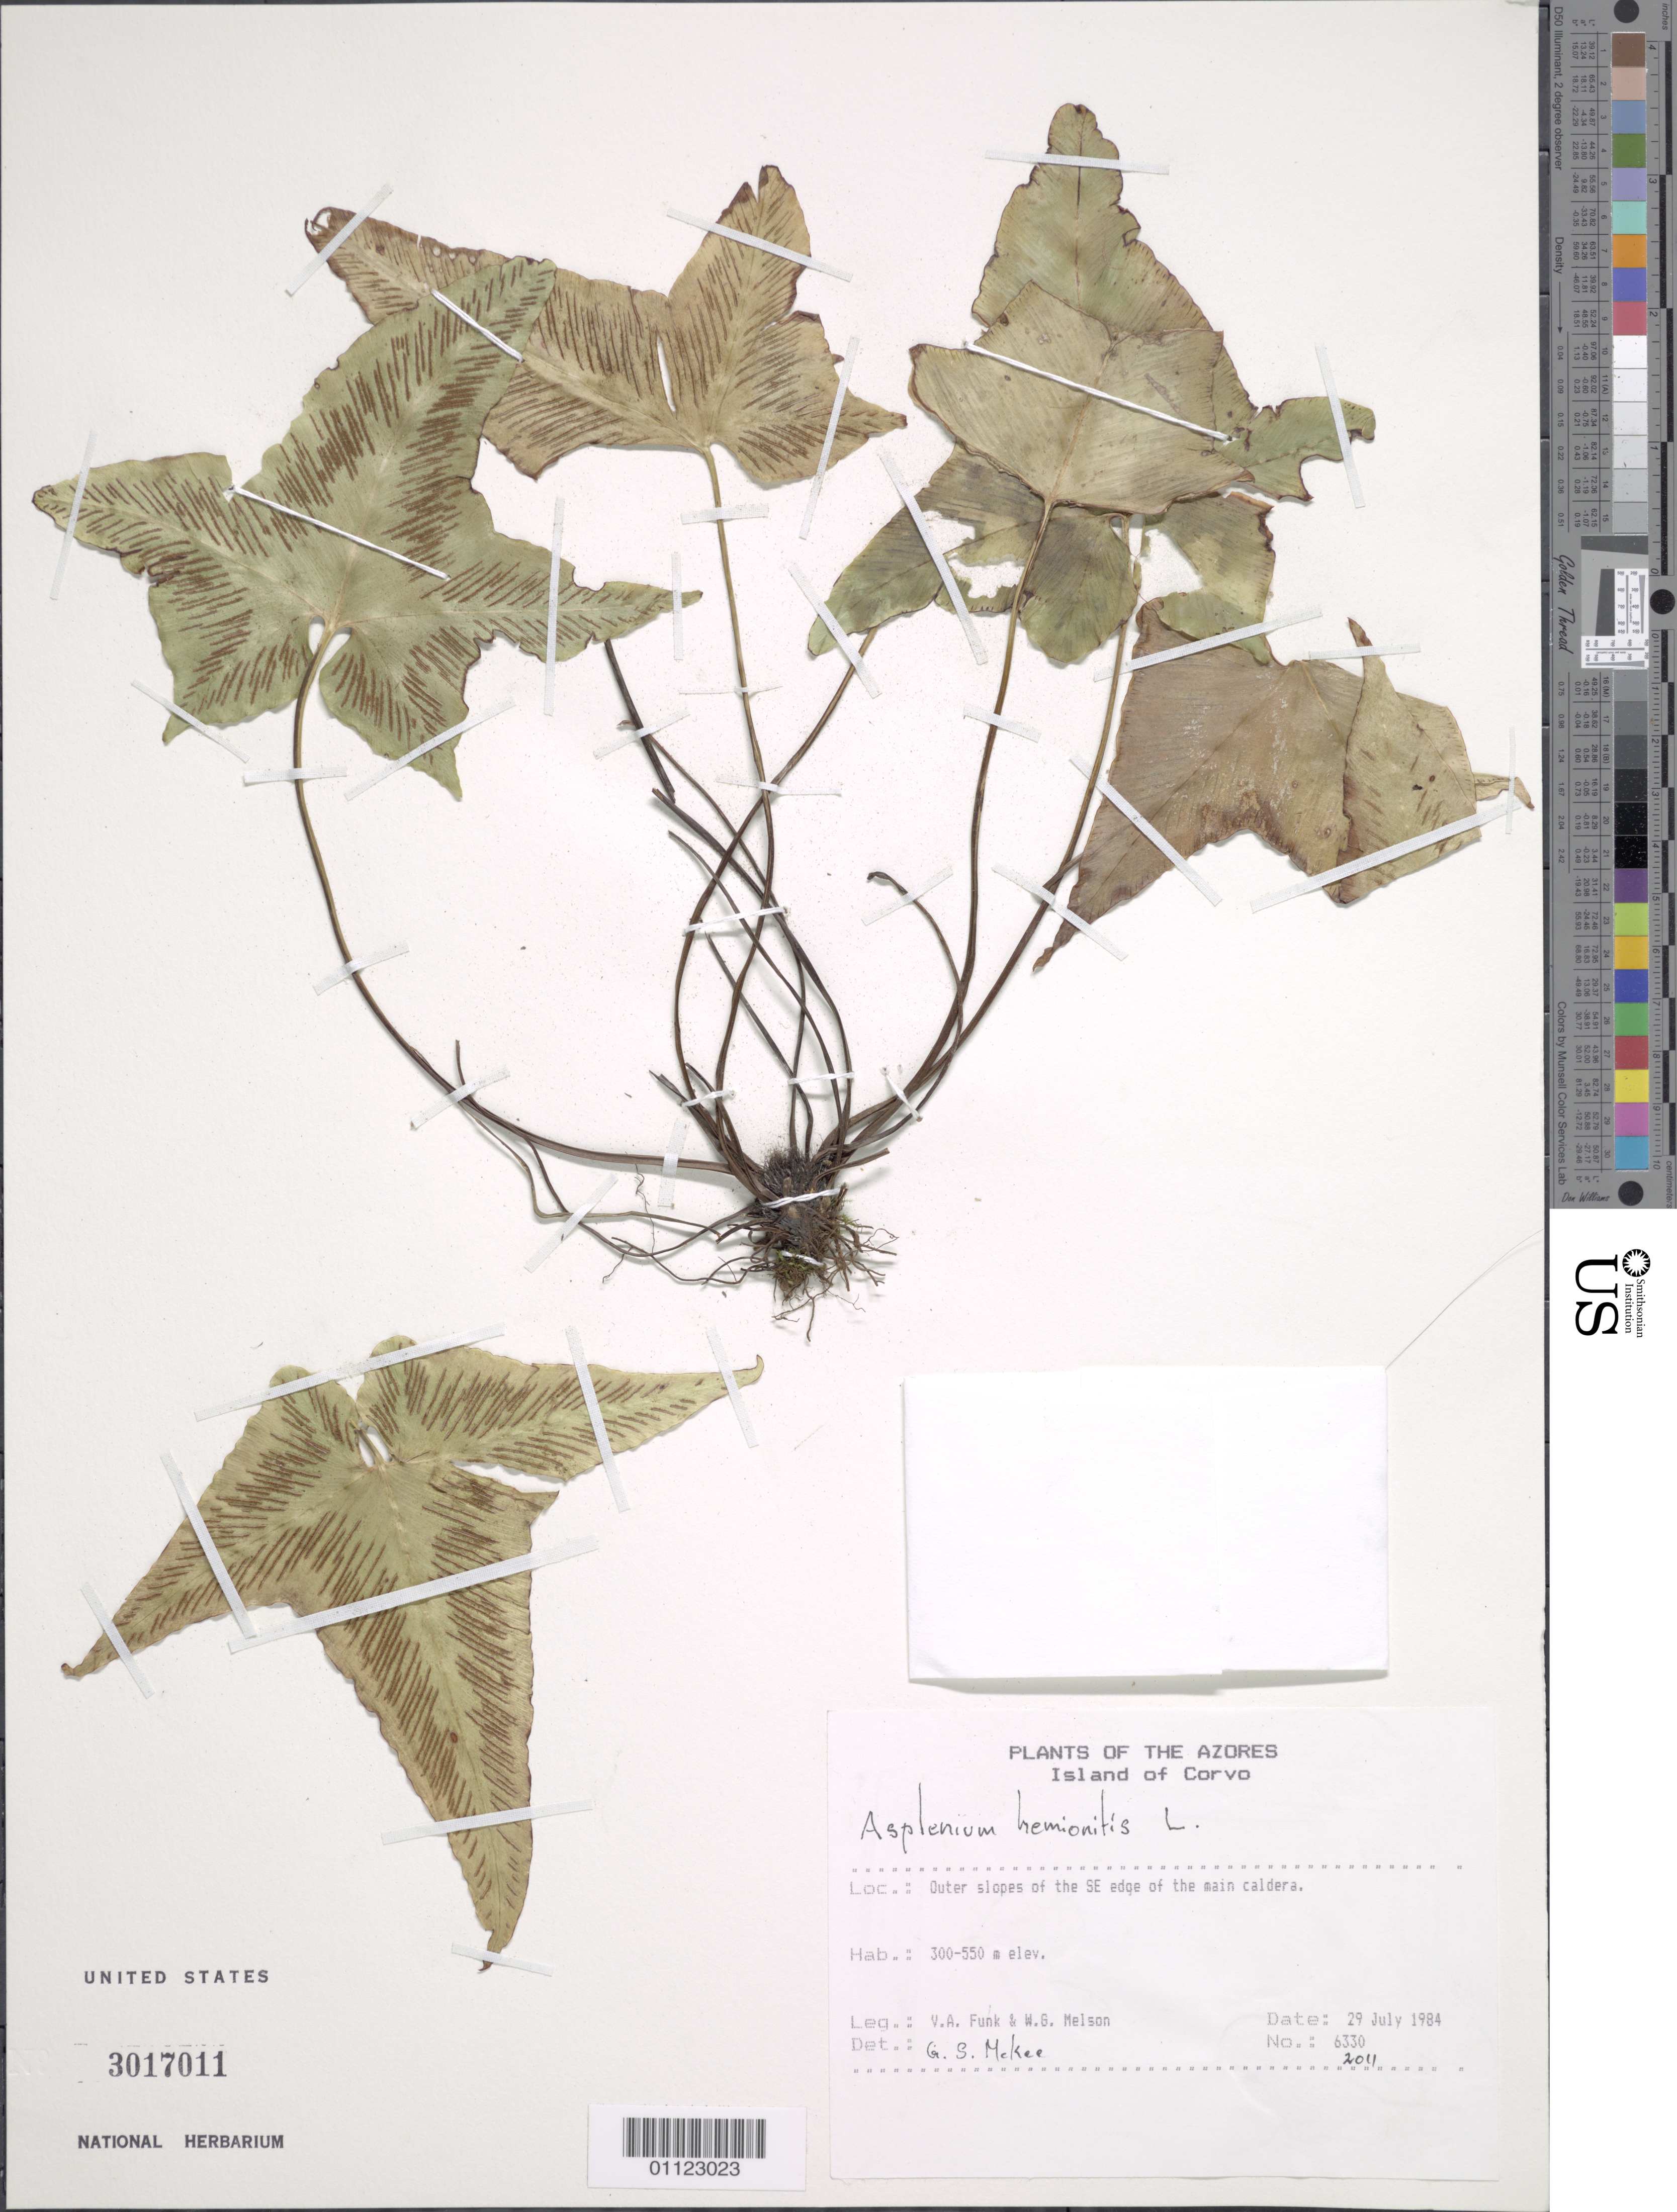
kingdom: Plantae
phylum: Tracheophyta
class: Polypodiopsida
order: Polypodiales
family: Aspleniaceae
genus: Asplenium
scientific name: Asplenium hemionitis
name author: L.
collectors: V. Funk & W. Melson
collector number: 6330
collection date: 1984-07-29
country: Portugal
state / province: Azores (Aut. Reg.)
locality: The Azores. Island of Corvo. Outer slopes of the SE edge of the main Caldera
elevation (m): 300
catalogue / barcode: US 3017011